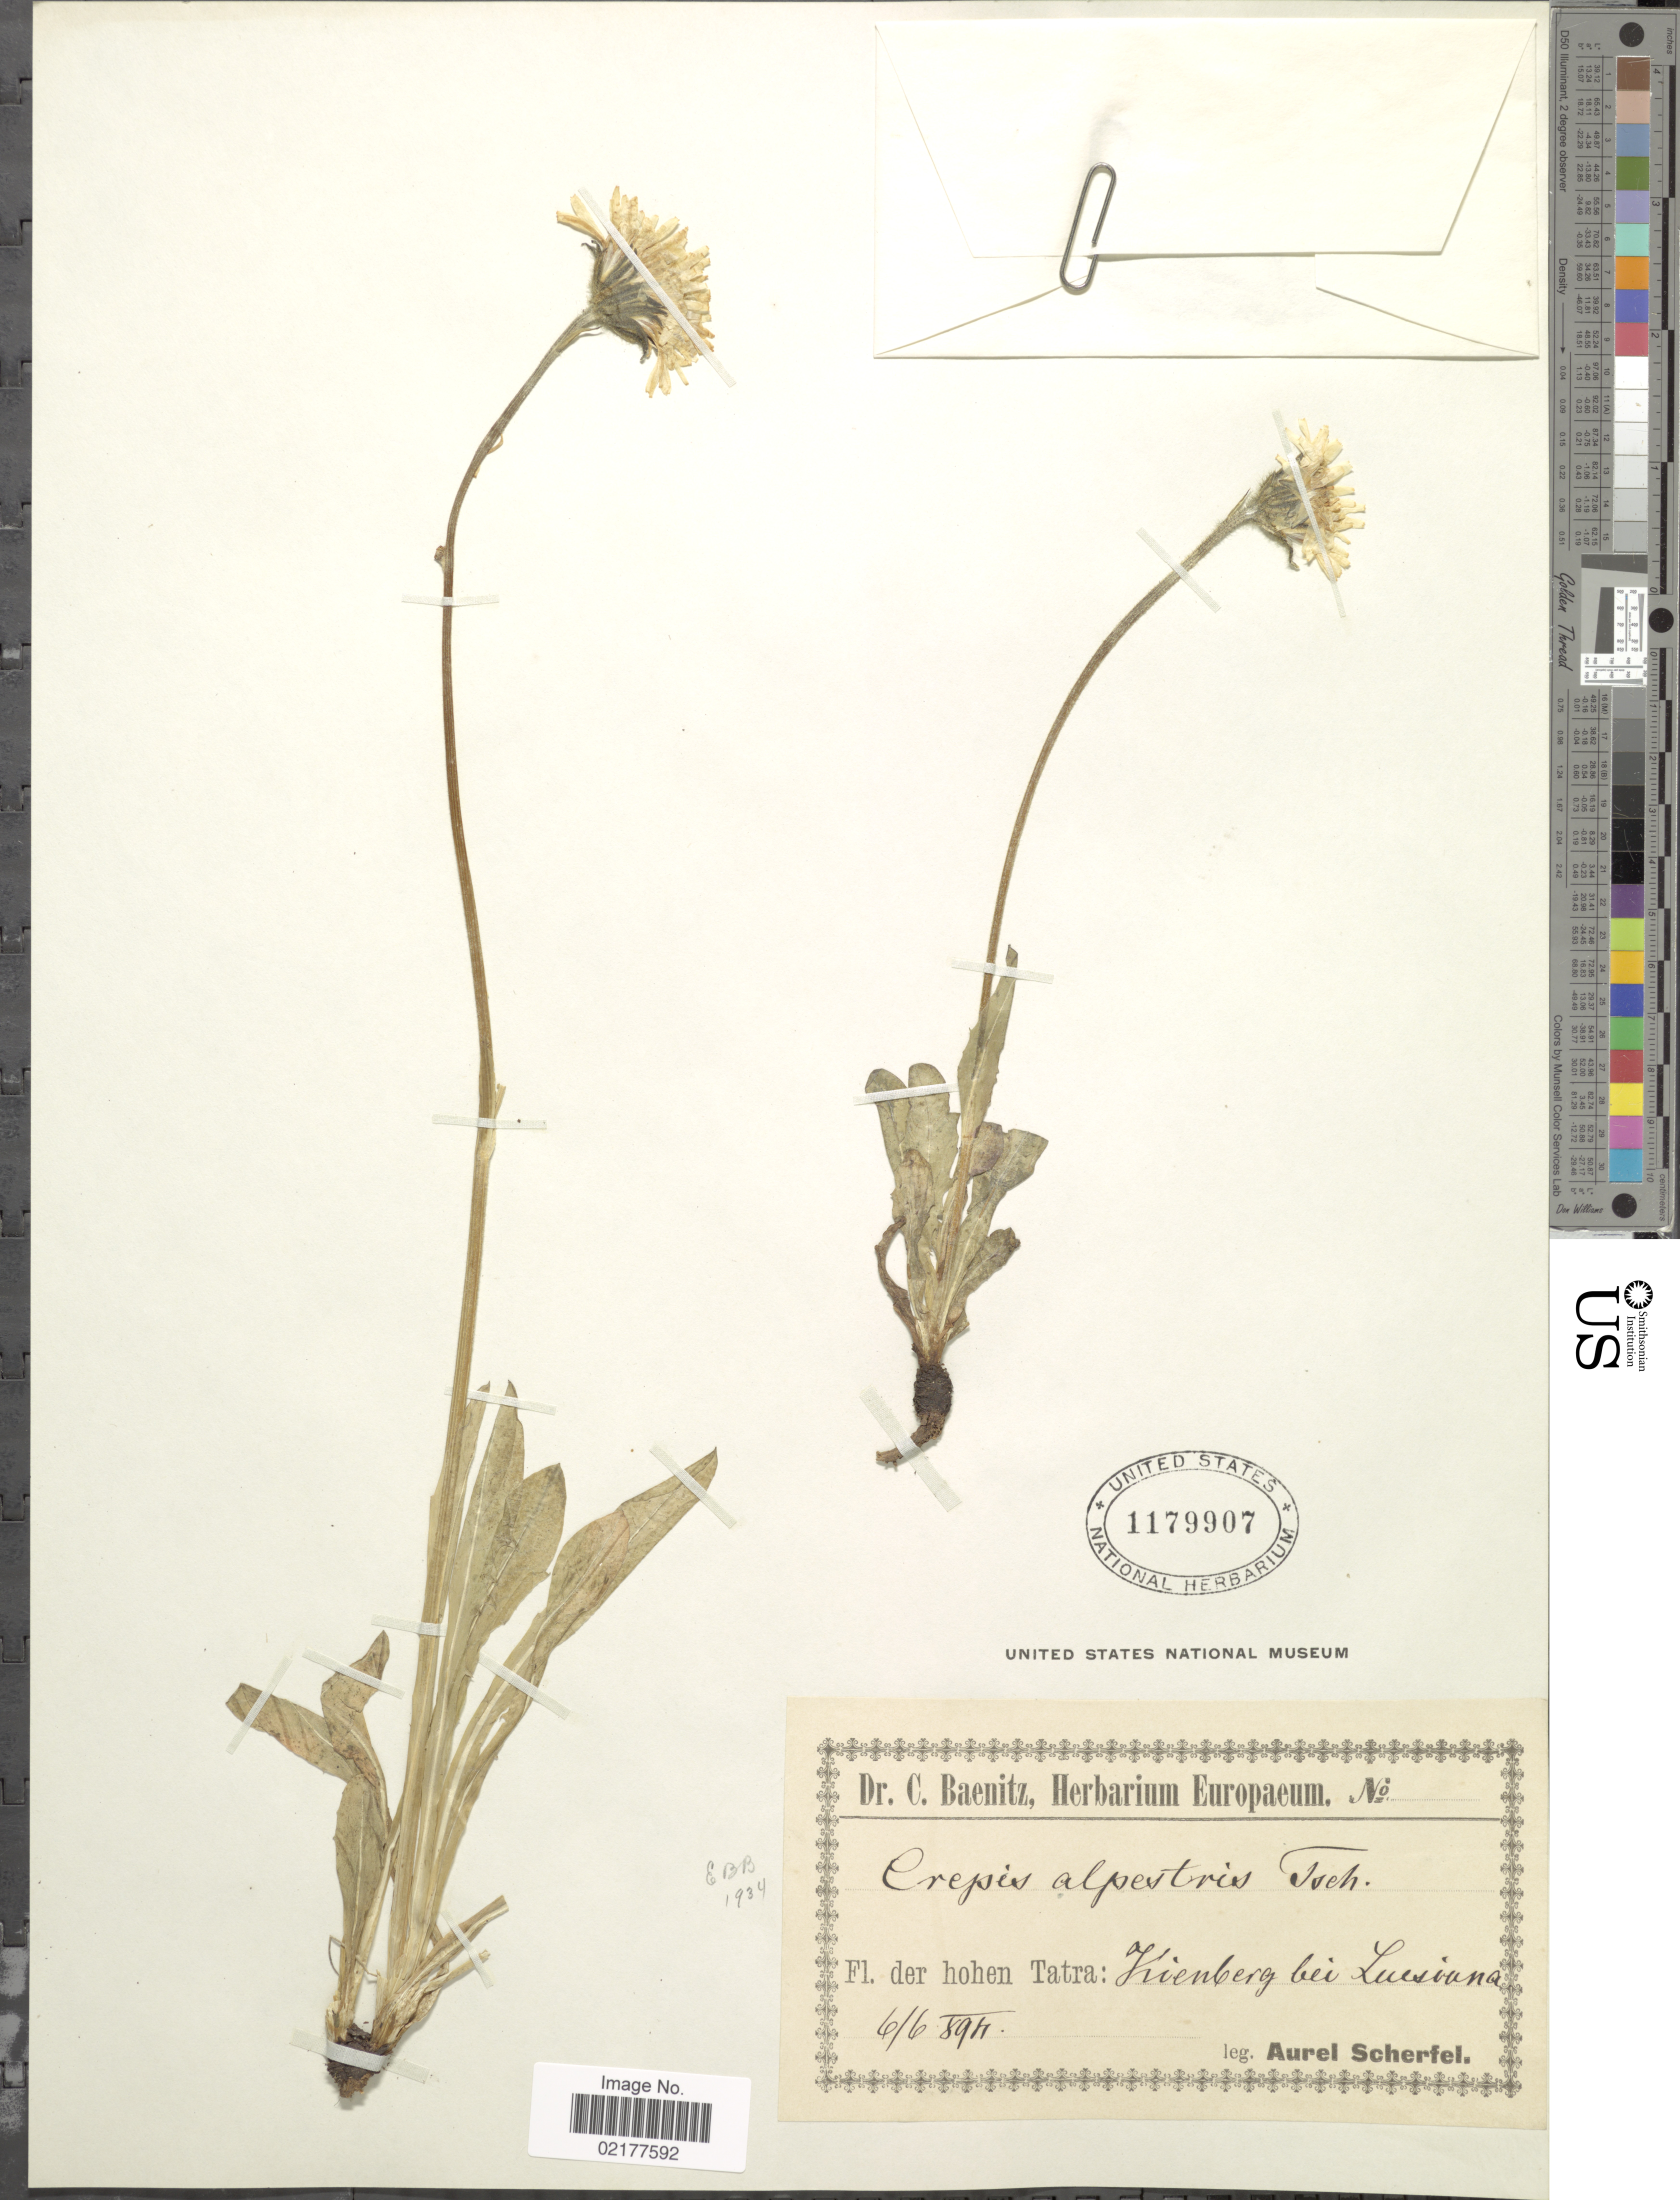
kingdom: Plantae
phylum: Tracheophyta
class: Magnoliopsida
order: Asterales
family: Asteraceae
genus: Crepis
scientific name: Crepis alpestris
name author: (Jacq.) Tausch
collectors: A. Scherfel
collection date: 1894-06-06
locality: Hohen Tatra: kienberg bei Luesiana [interpreted]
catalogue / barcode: US 1179907